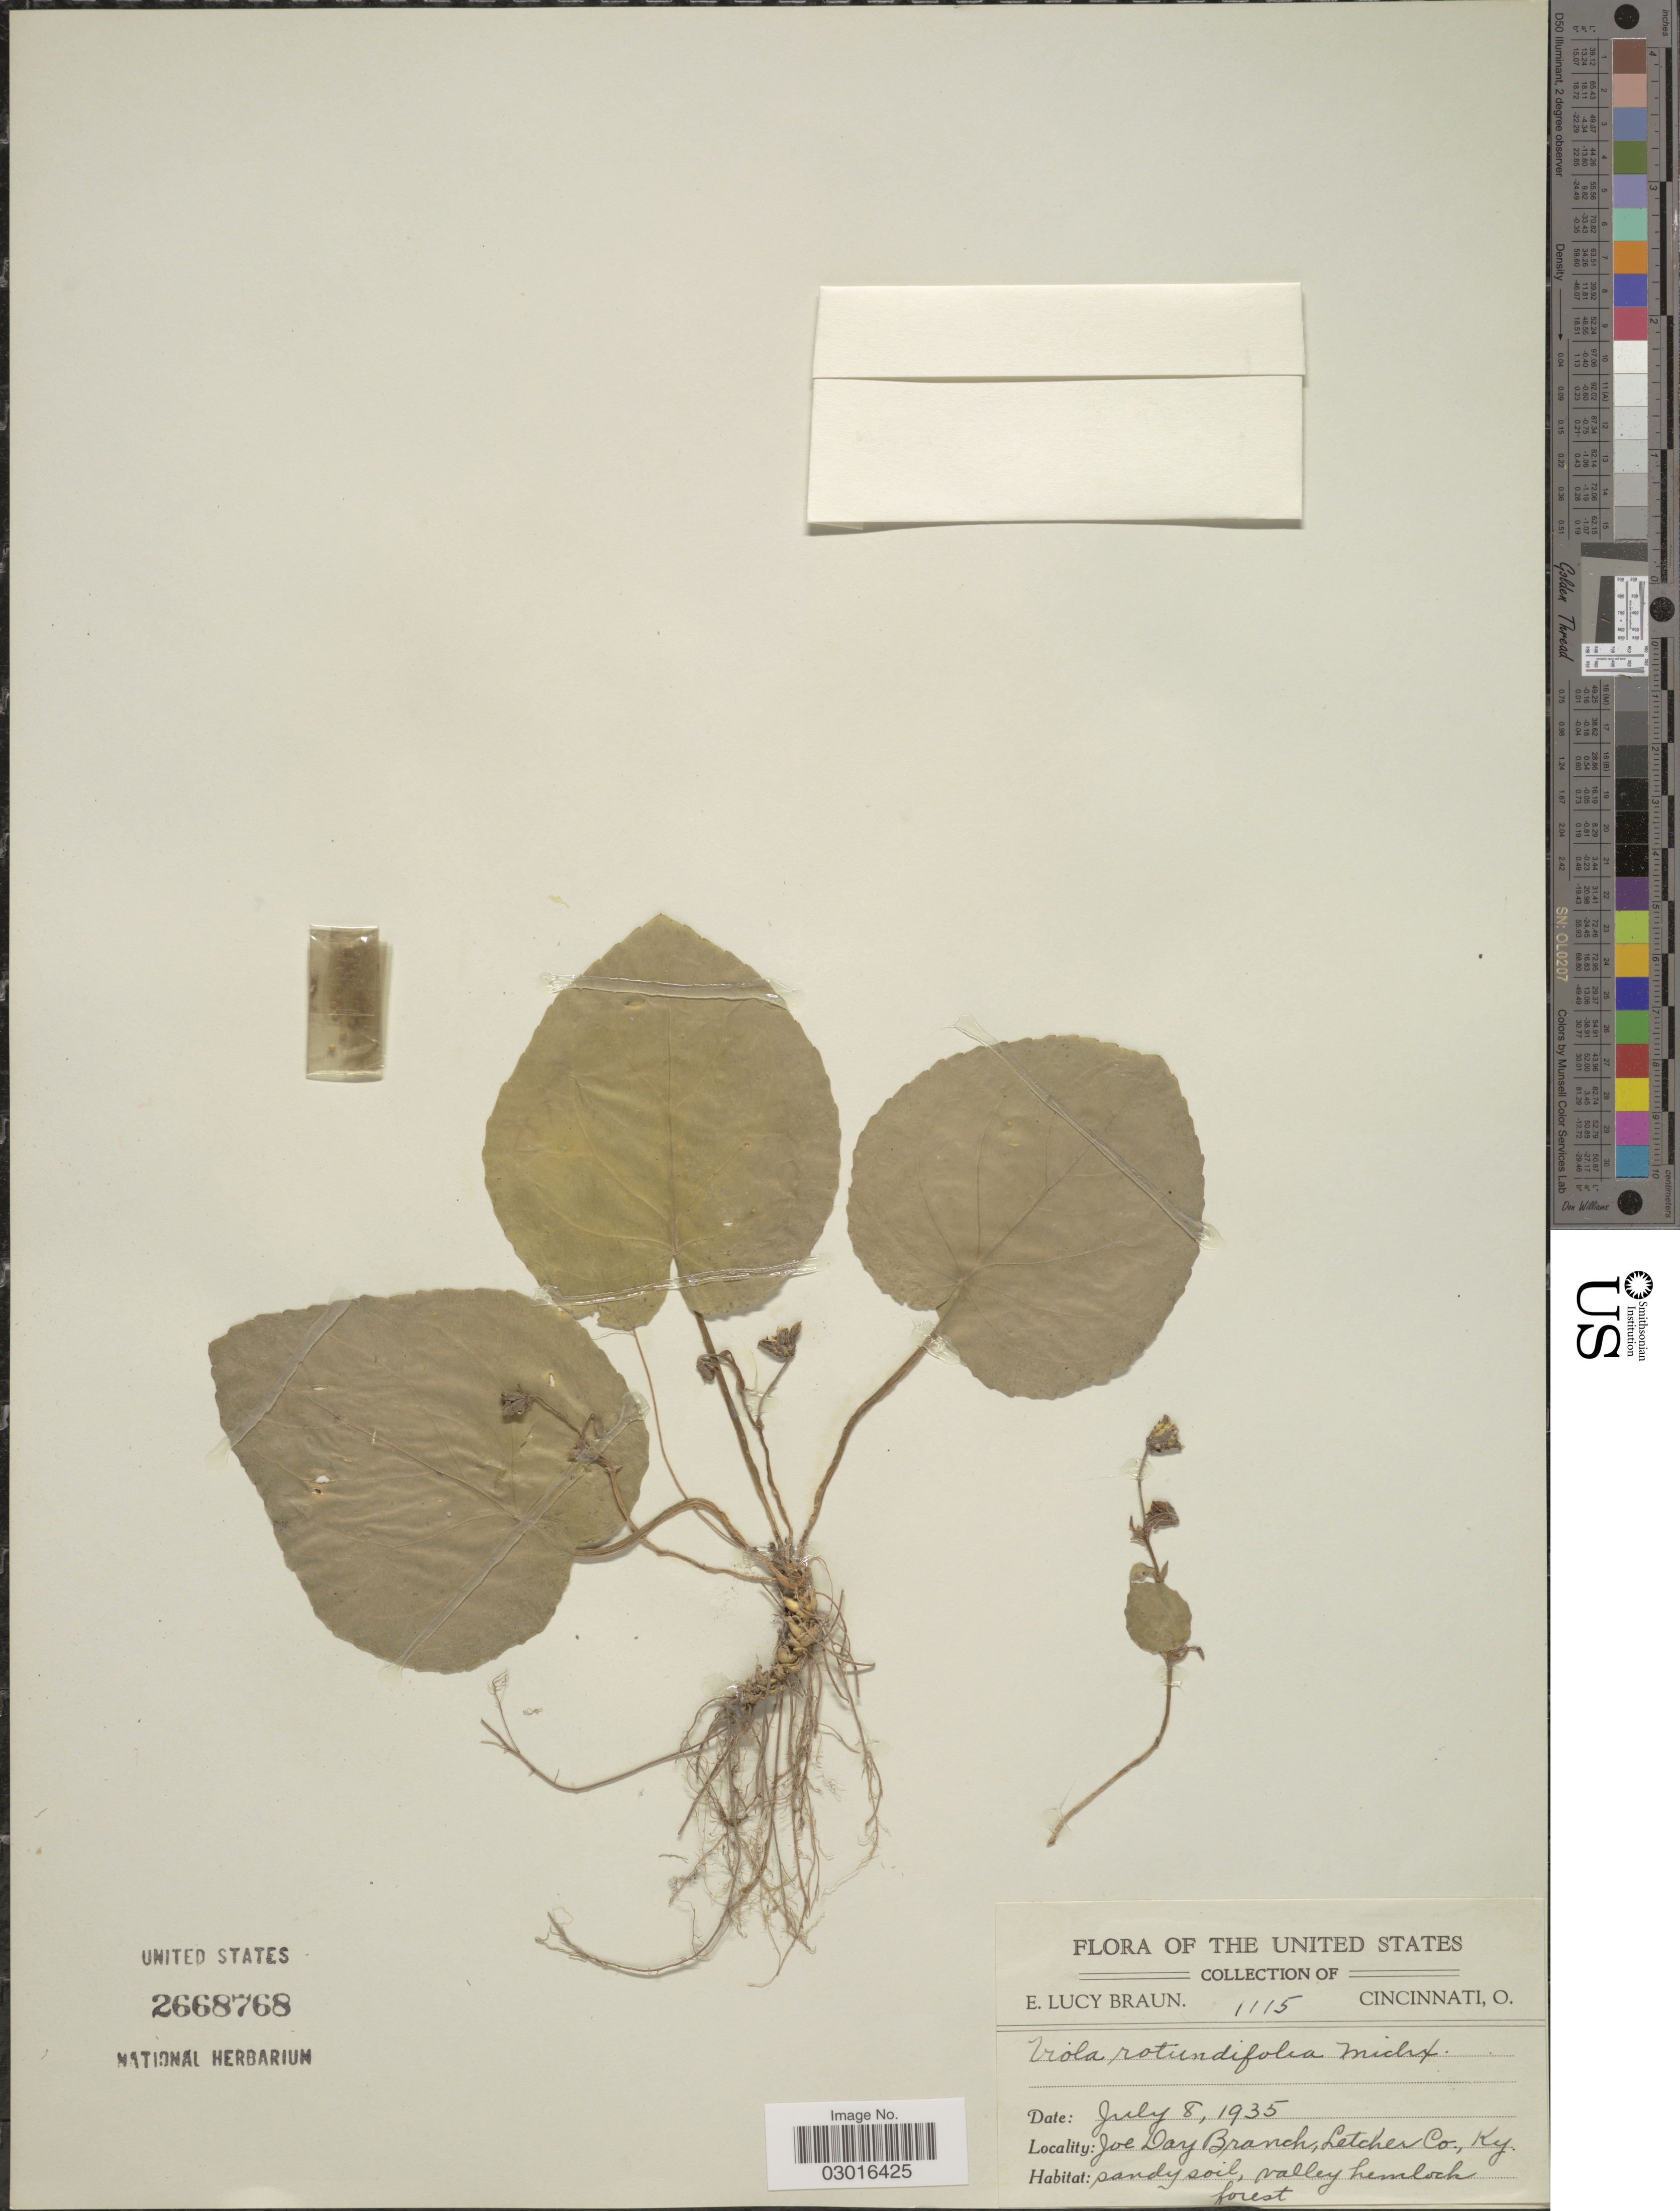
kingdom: Plantae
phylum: Tracheophyta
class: Magnoliopsida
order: Malpighiales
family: Violaceae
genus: Viola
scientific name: Viola rotundifolia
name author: Michx.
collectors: E. L. Braun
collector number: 1115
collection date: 1935-07-08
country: United States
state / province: Kentucky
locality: Joe Day Branch, Letcher Co., Ky.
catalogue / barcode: US 2668768